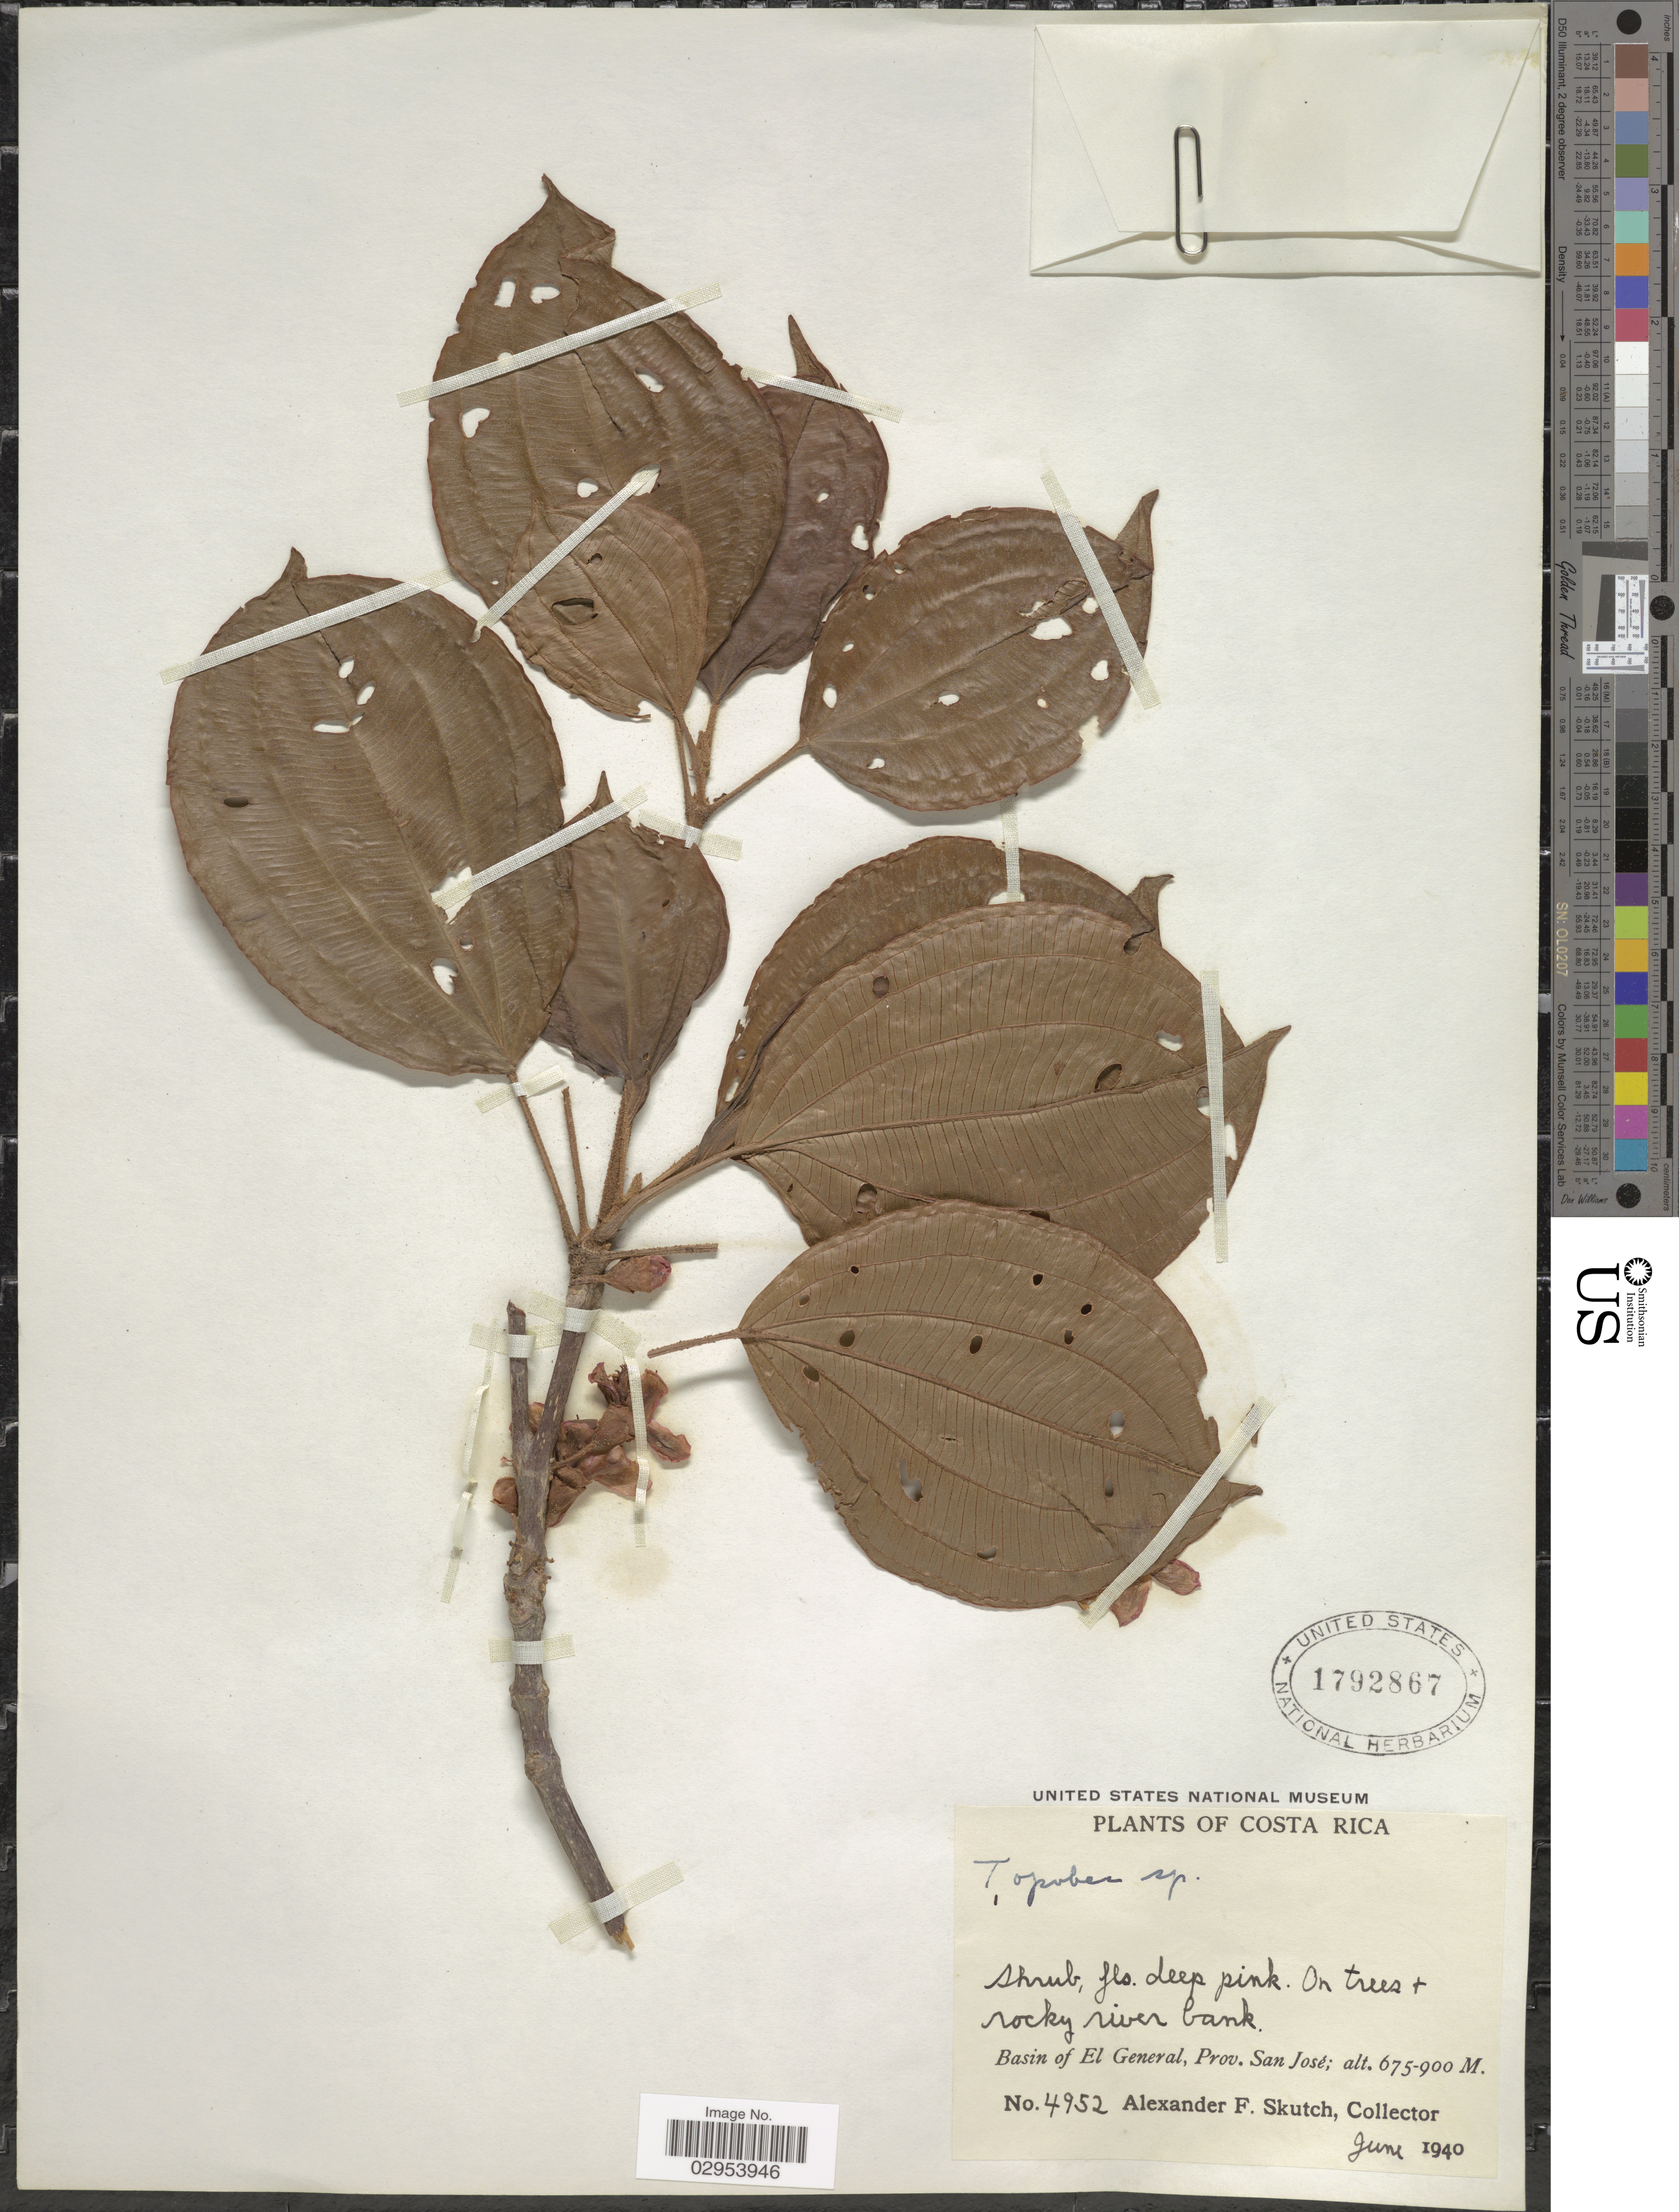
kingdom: Plantae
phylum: Tracheophyta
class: Magnoliopsida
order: Myrtales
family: Melastomataceae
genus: Topobea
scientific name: Topobea praecox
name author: Gleason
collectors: A. F. Skutch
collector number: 4952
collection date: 1940-06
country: Costa Rica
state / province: San José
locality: Basin of El General.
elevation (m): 675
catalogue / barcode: US 1792867